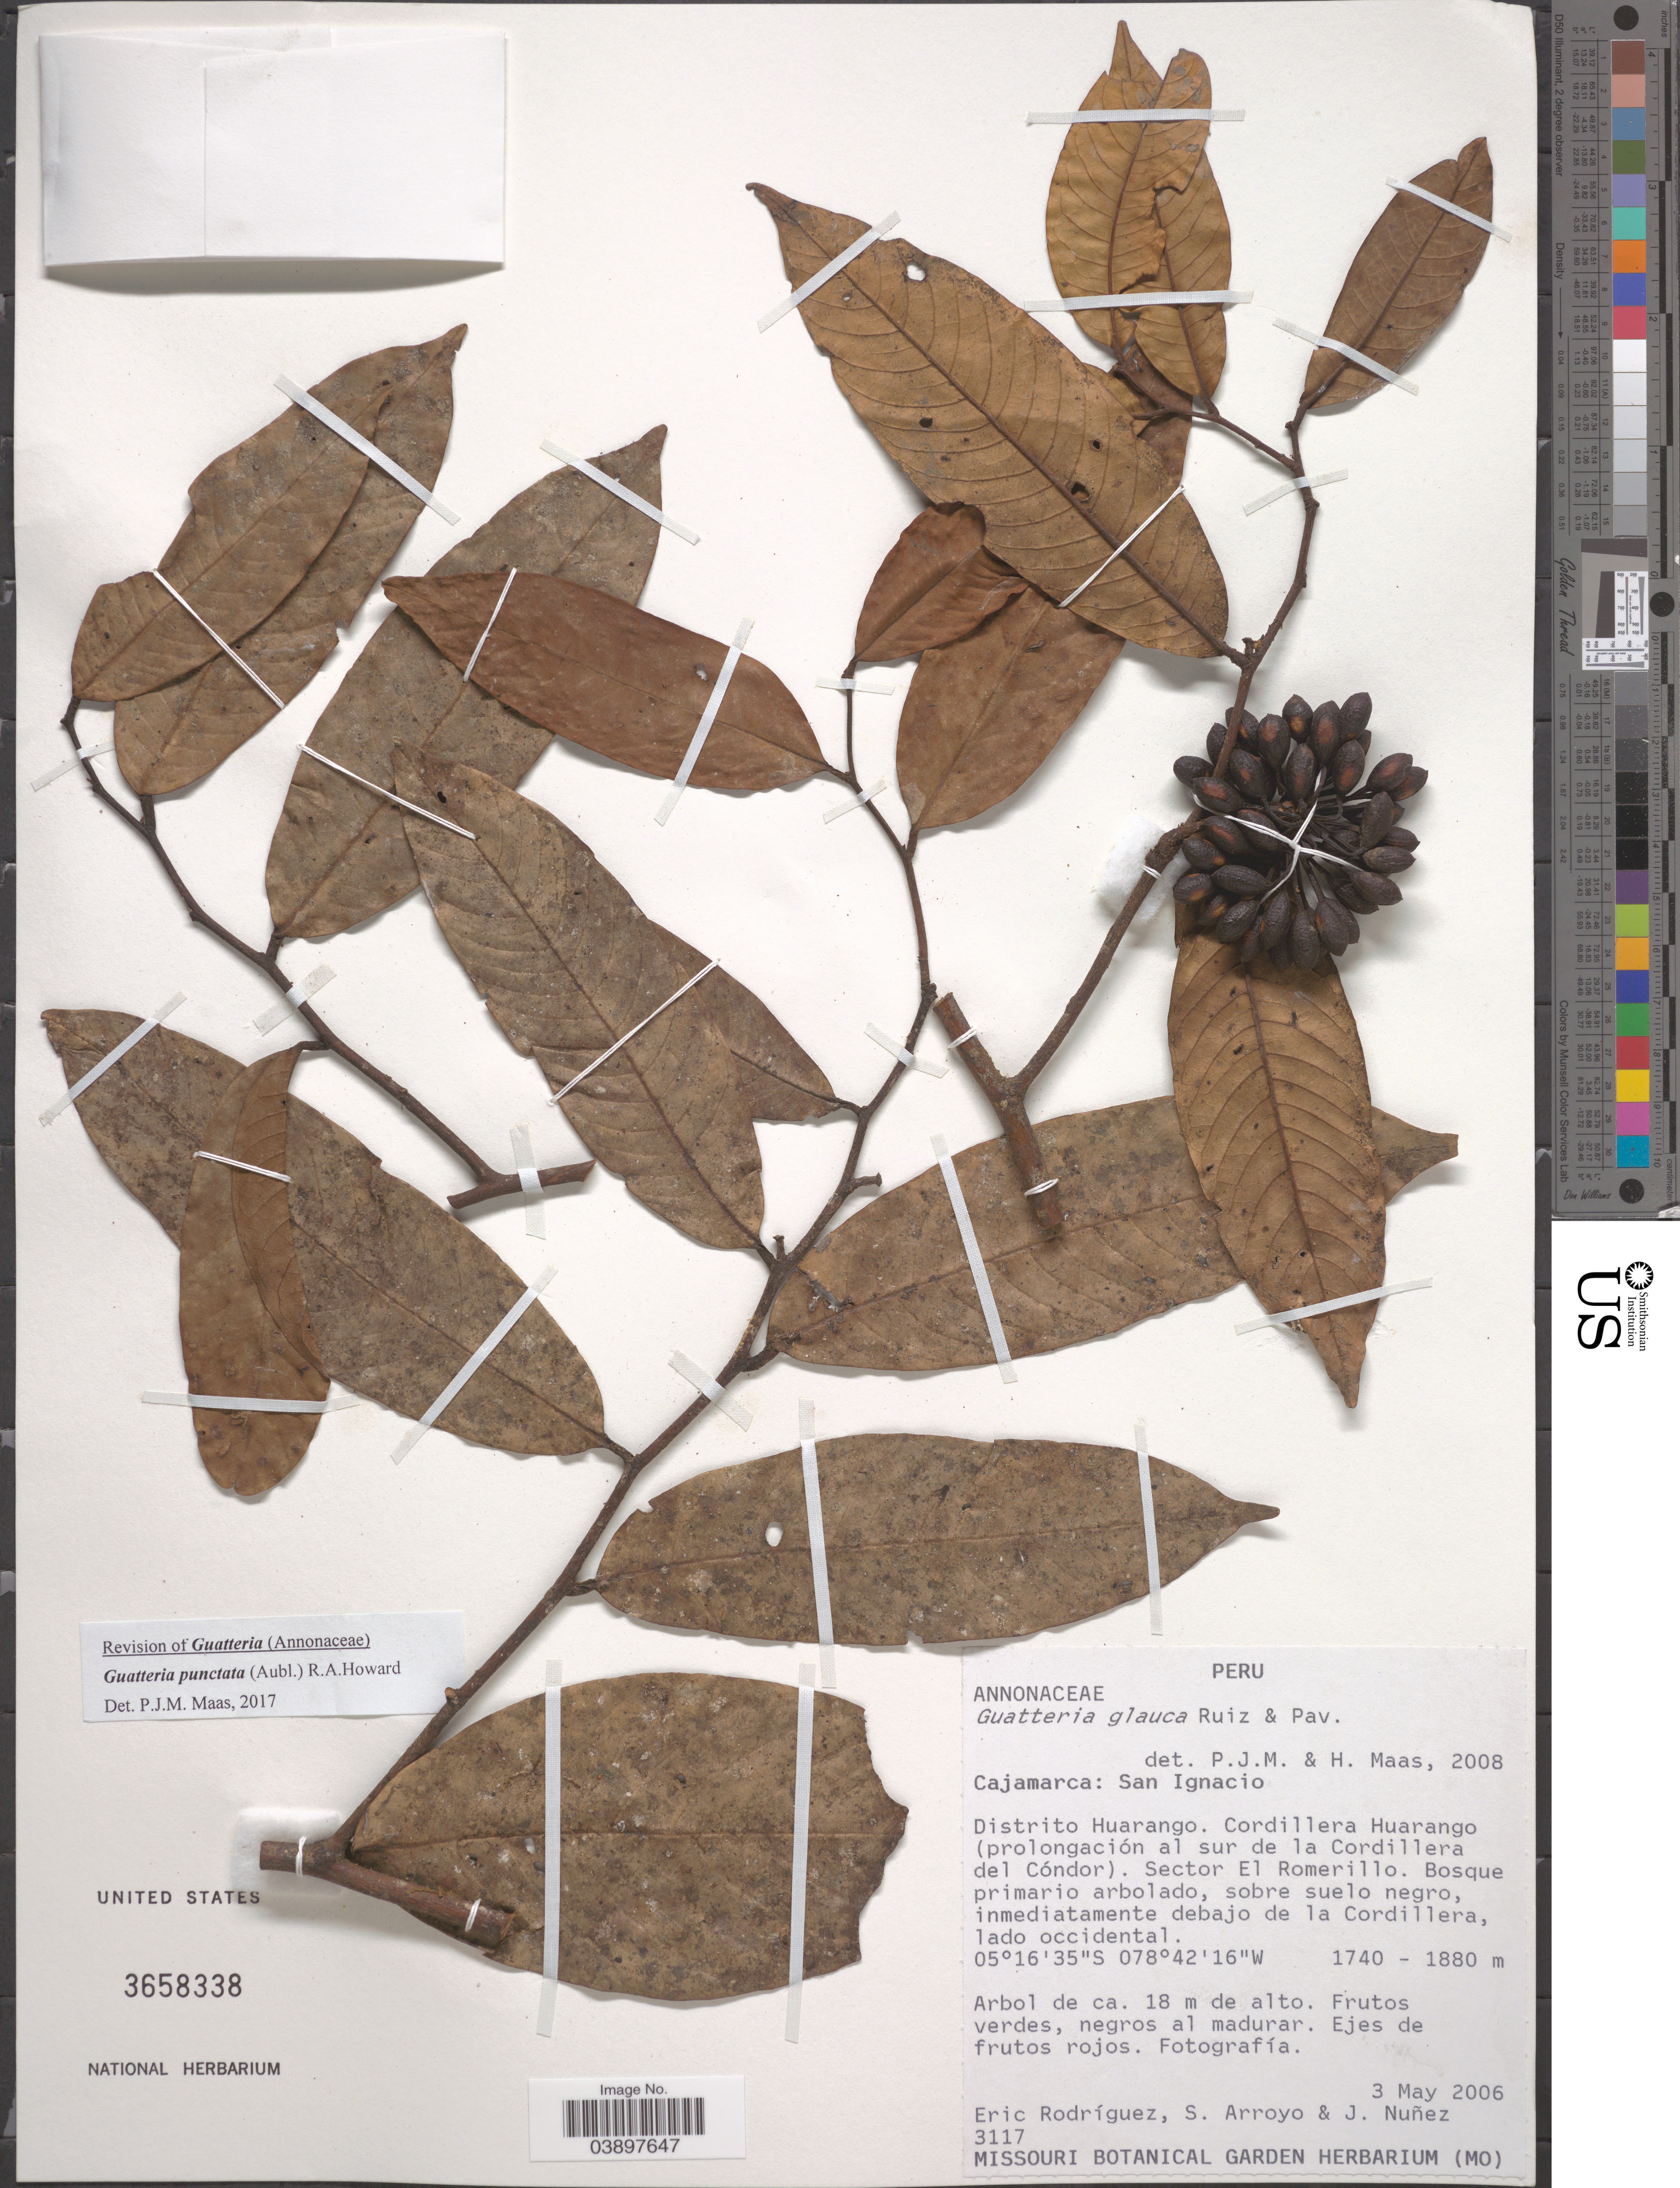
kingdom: Plantae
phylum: Tracheophyta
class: Magnoliopsida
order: Magnoliales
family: Annonaceae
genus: Guatteria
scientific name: Guatteria punctata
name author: (Aubl.) R.A. Howard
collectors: E. Rodriguez, Arroyo, S. & J. Nunez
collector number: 3117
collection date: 2006-05-03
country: Peru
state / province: Cajamarca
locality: San Ignacio. Distrito Huarango. Cordillera Huarango (prolongación al sur de la Cordillera del Cóndor). Sector El Romerillo. Inmediatamente debajo de la Cordillera, lado occidental.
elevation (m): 1740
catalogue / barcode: US 3658338